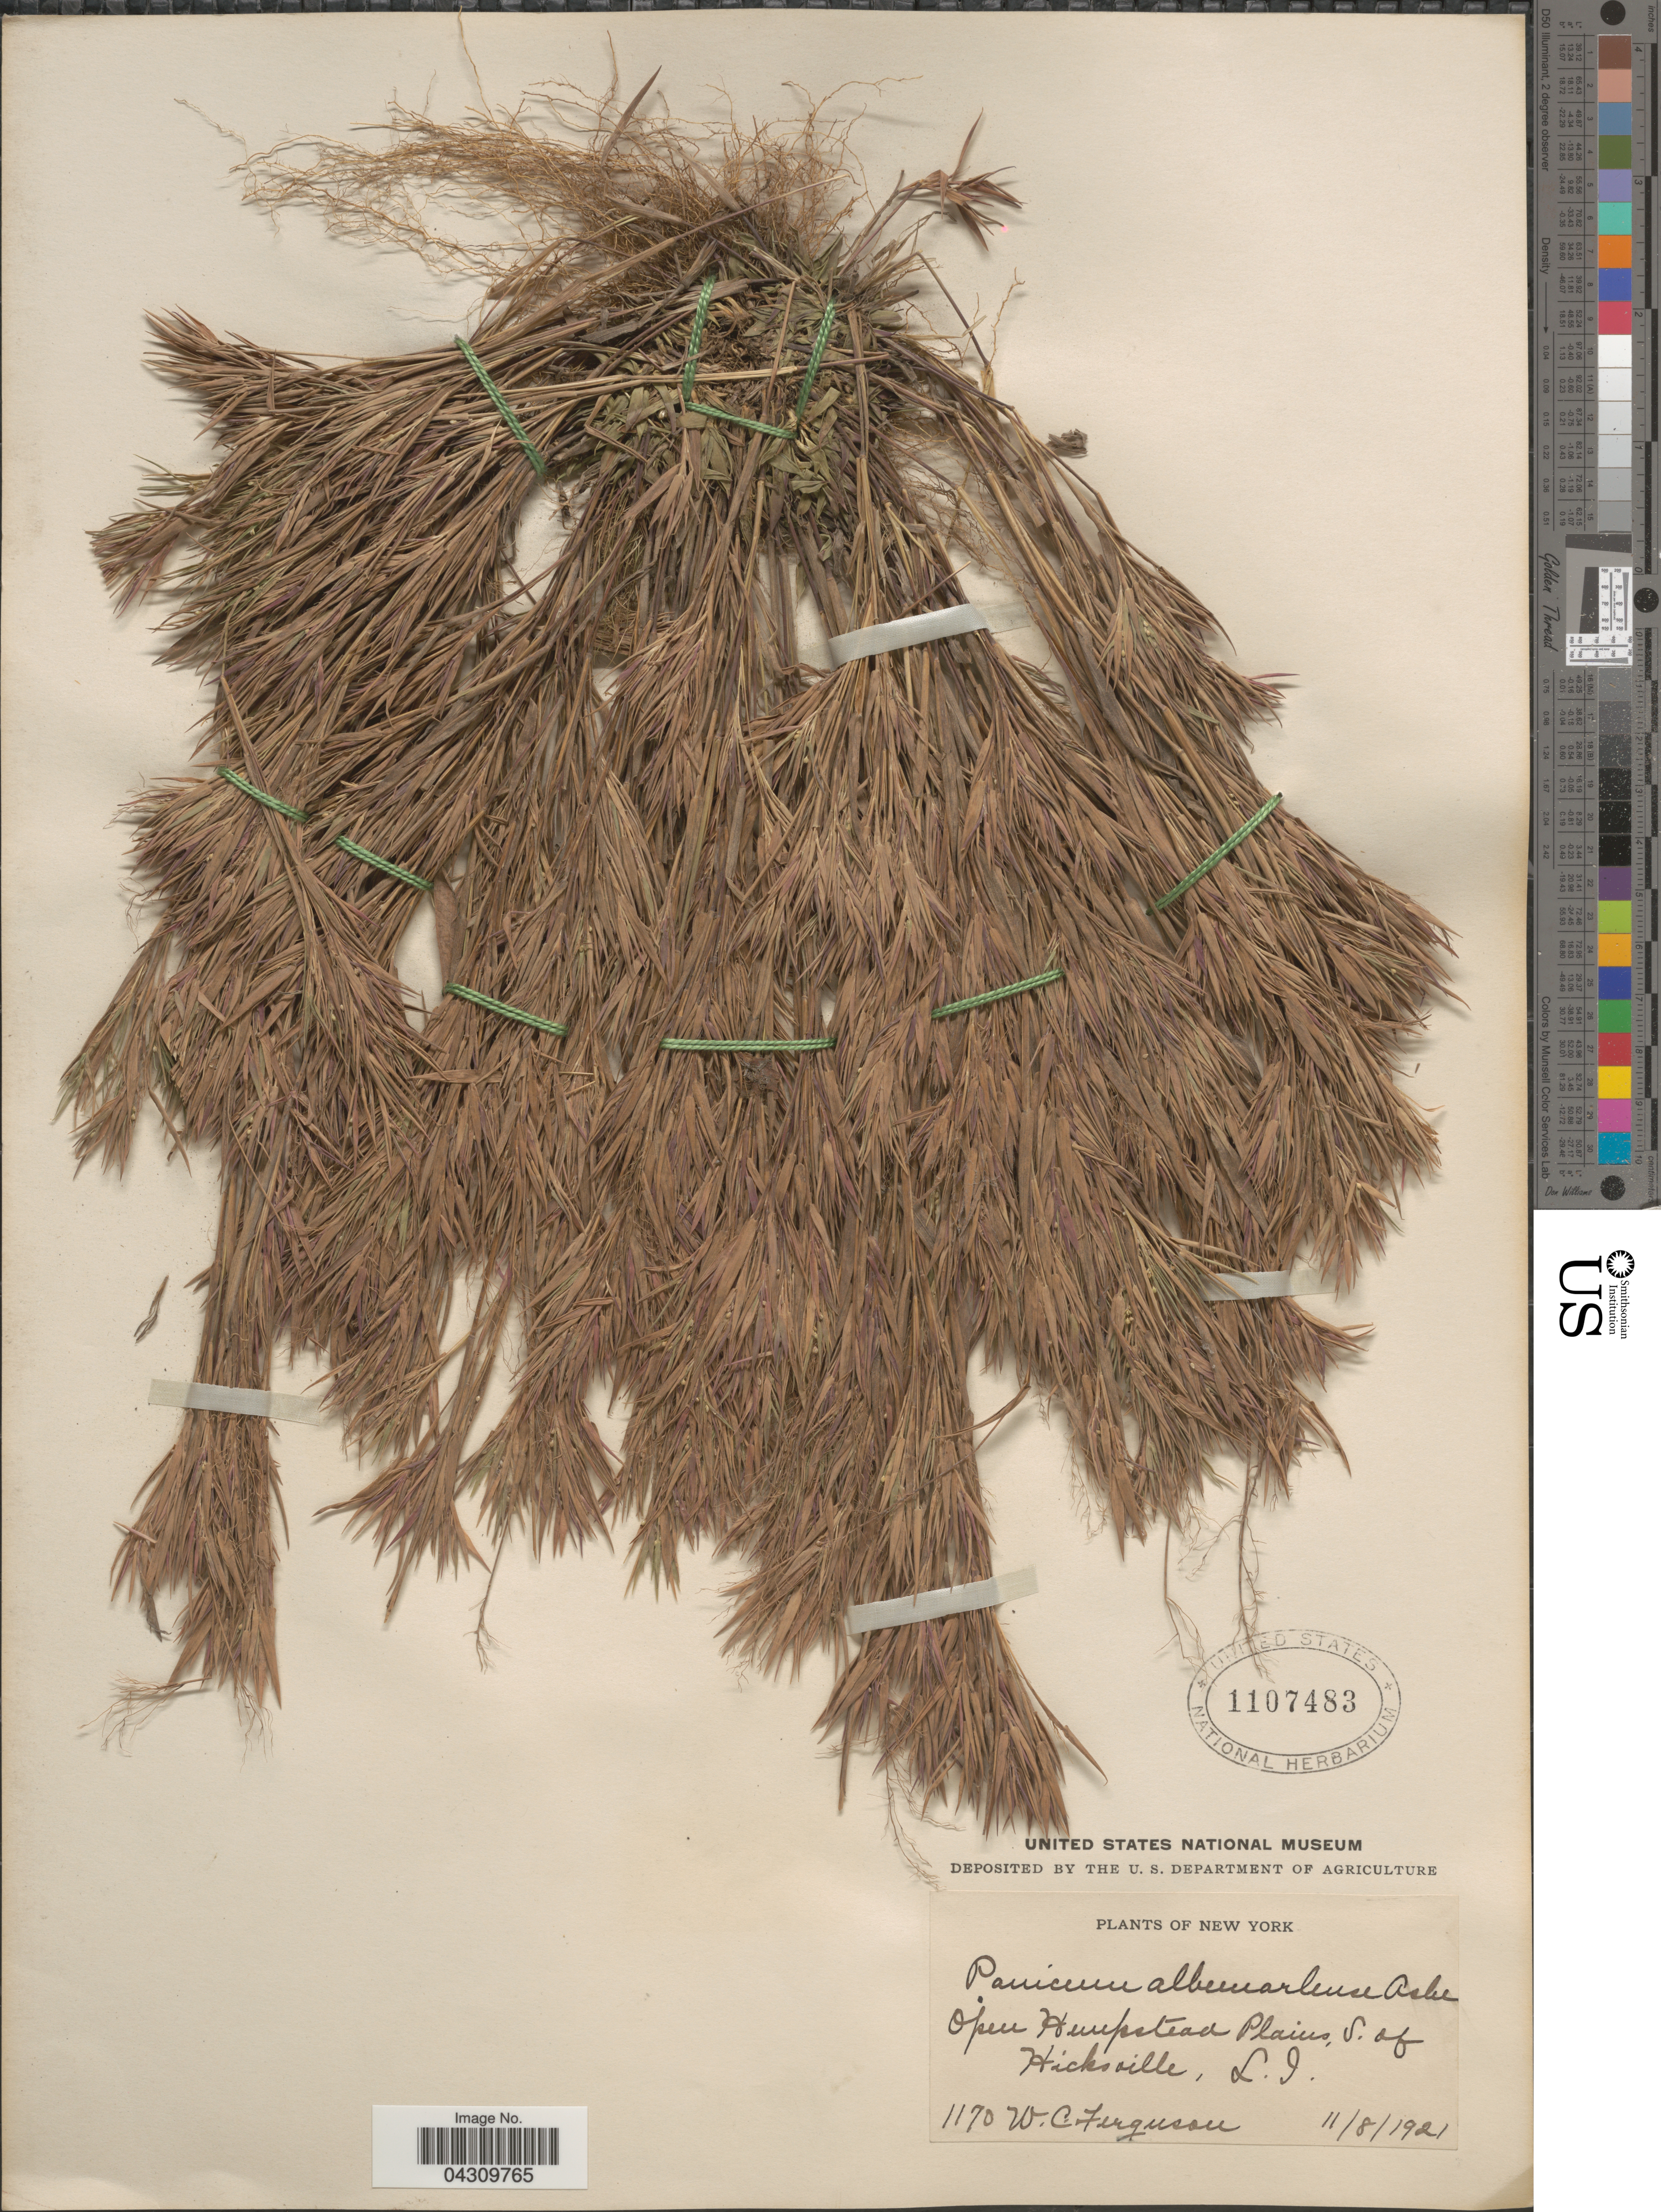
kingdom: Plantae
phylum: Tracheophyta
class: Liliopsida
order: Poales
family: Poaceae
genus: Dichanthelium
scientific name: Dichanthelium acuminatum var. acuminatum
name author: (Sw.) Gould & C.A. Clark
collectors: W. Ferguson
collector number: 1170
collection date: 1921-11-08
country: United States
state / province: New York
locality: Open Hempstead Plains, S. of Hicksville, L. I.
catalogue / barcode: US 1107483